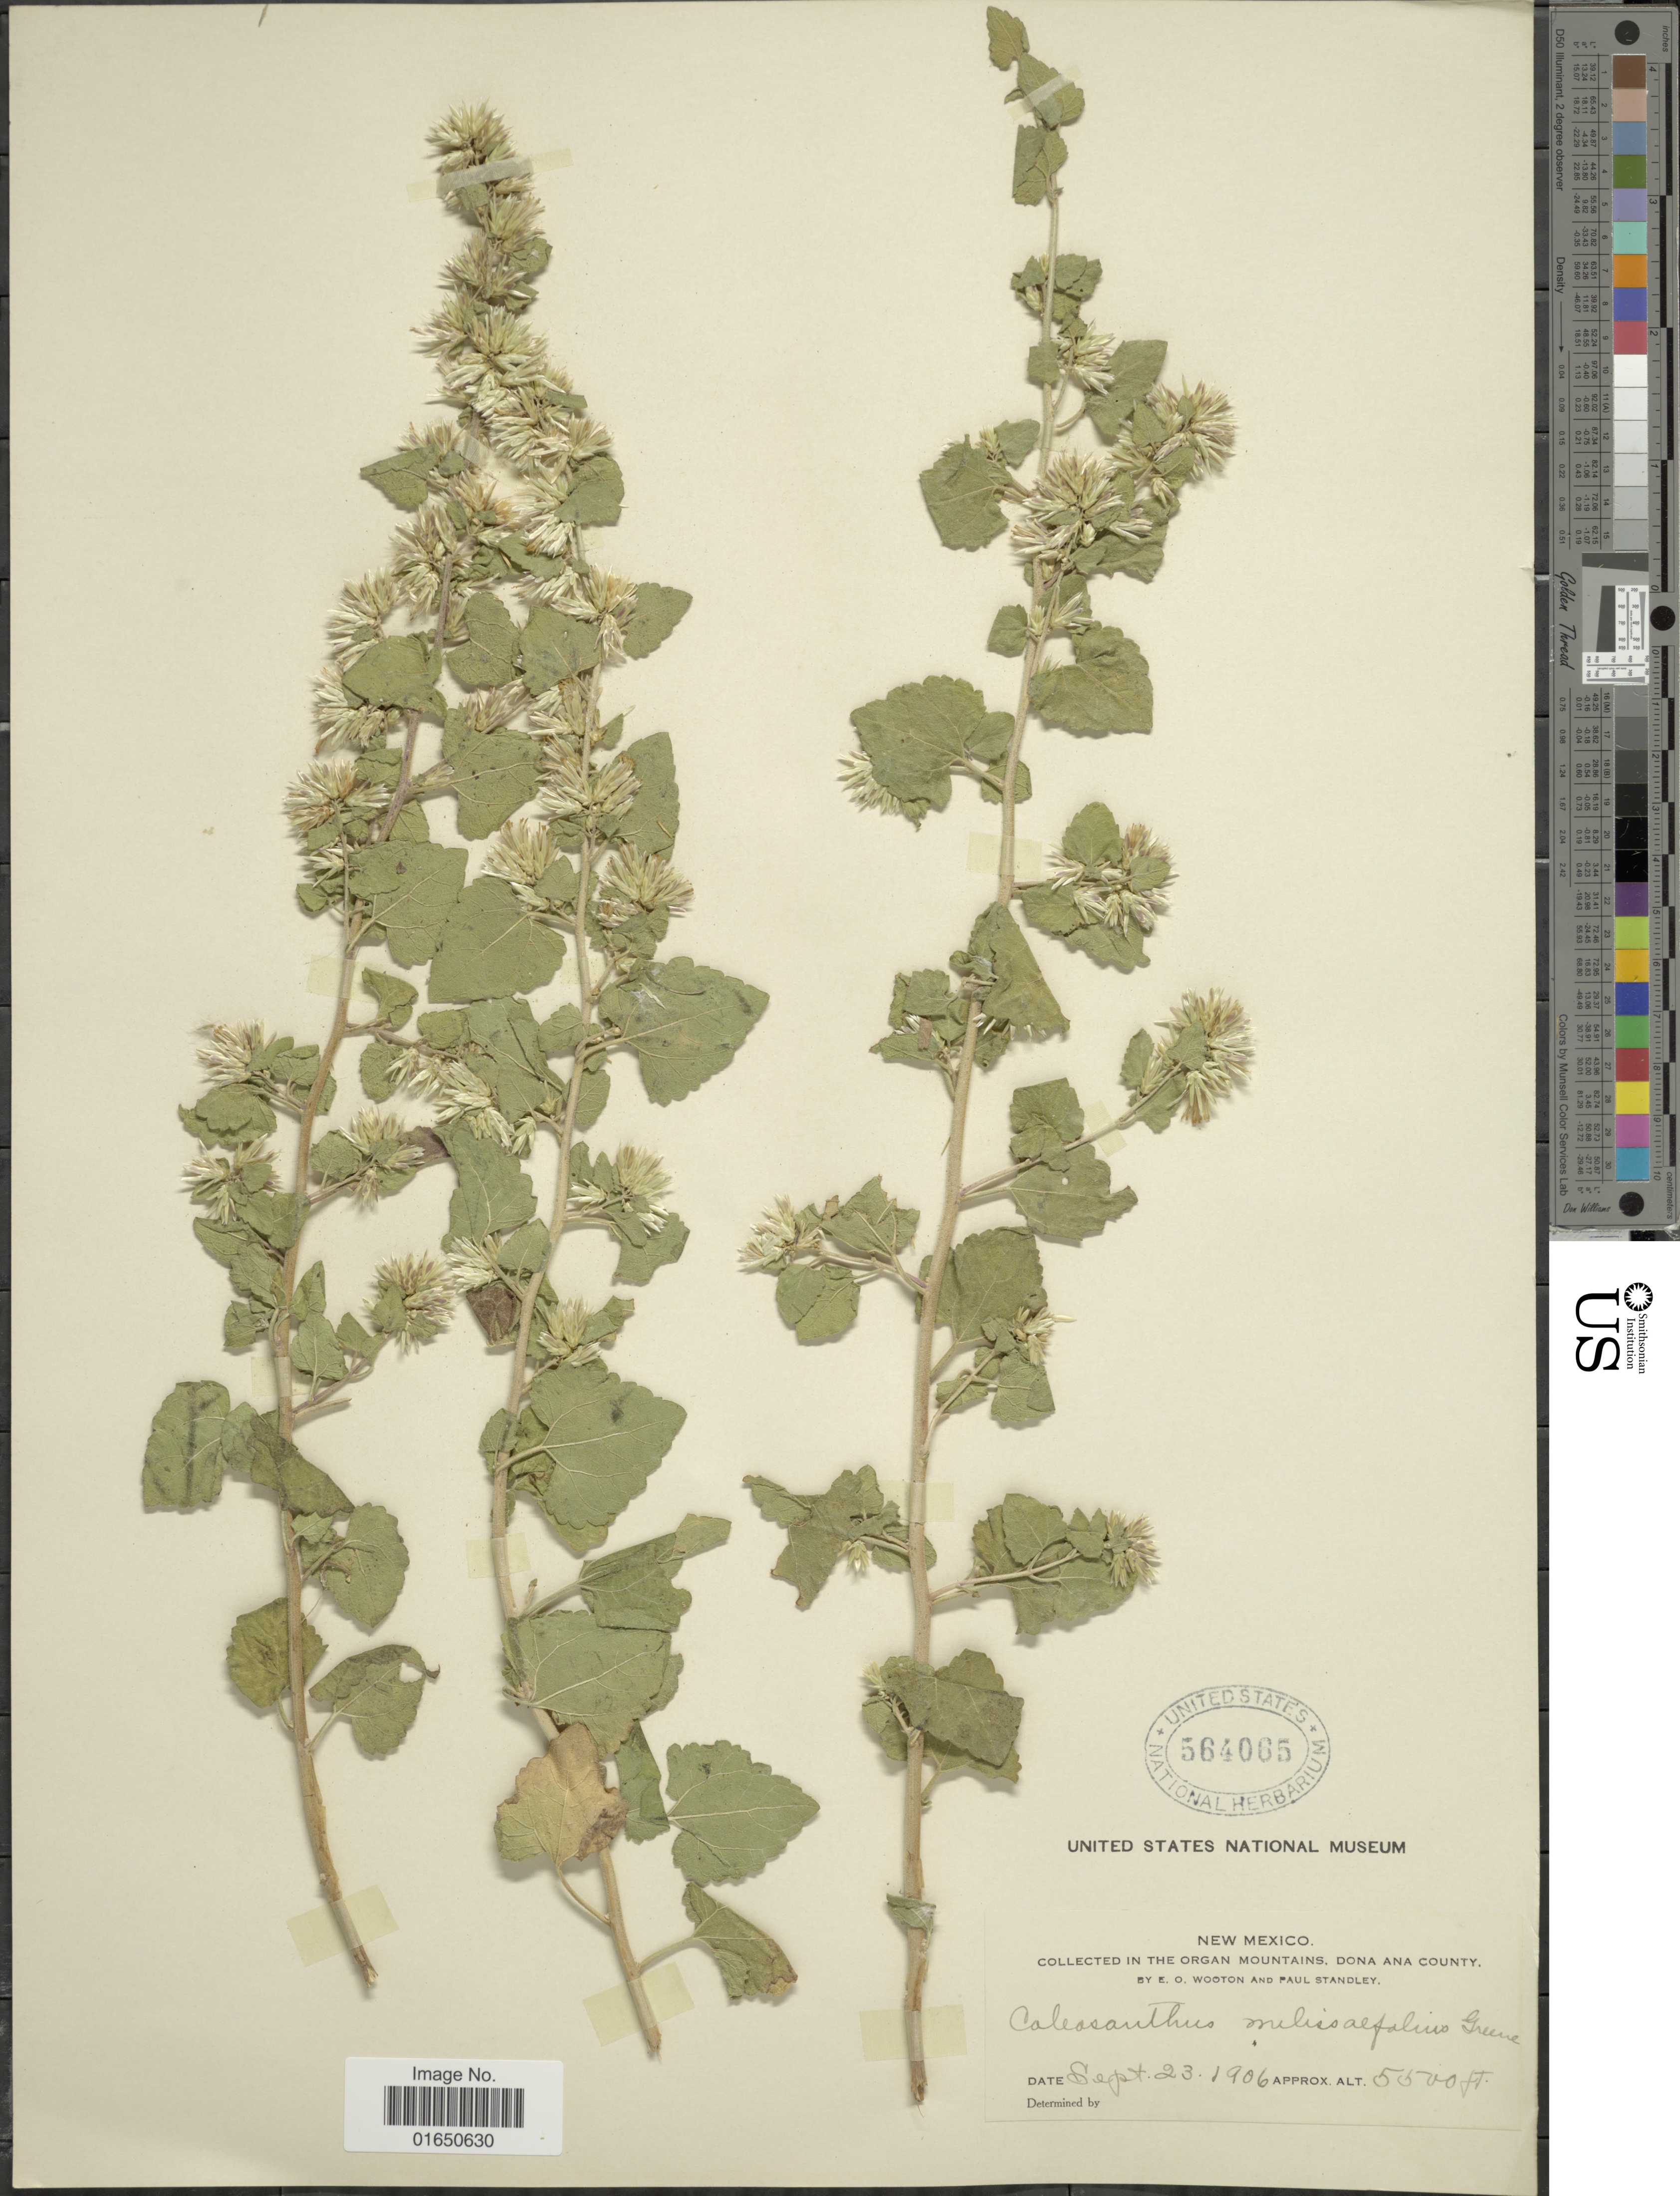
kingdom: Plantae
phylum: Tracheophyta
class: Magnoliopsida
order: Asterales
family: Asteraceae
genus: Brickellia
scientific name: Brickellia californica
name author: (Torr. & A. Gray) A. Gray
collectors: E. O. Wooton & P. C. Standley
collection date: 1906-09-23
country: United States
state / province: New Mexico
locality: Organ Mountains, Dona Ana County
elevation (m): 1676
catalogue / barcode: US 564065